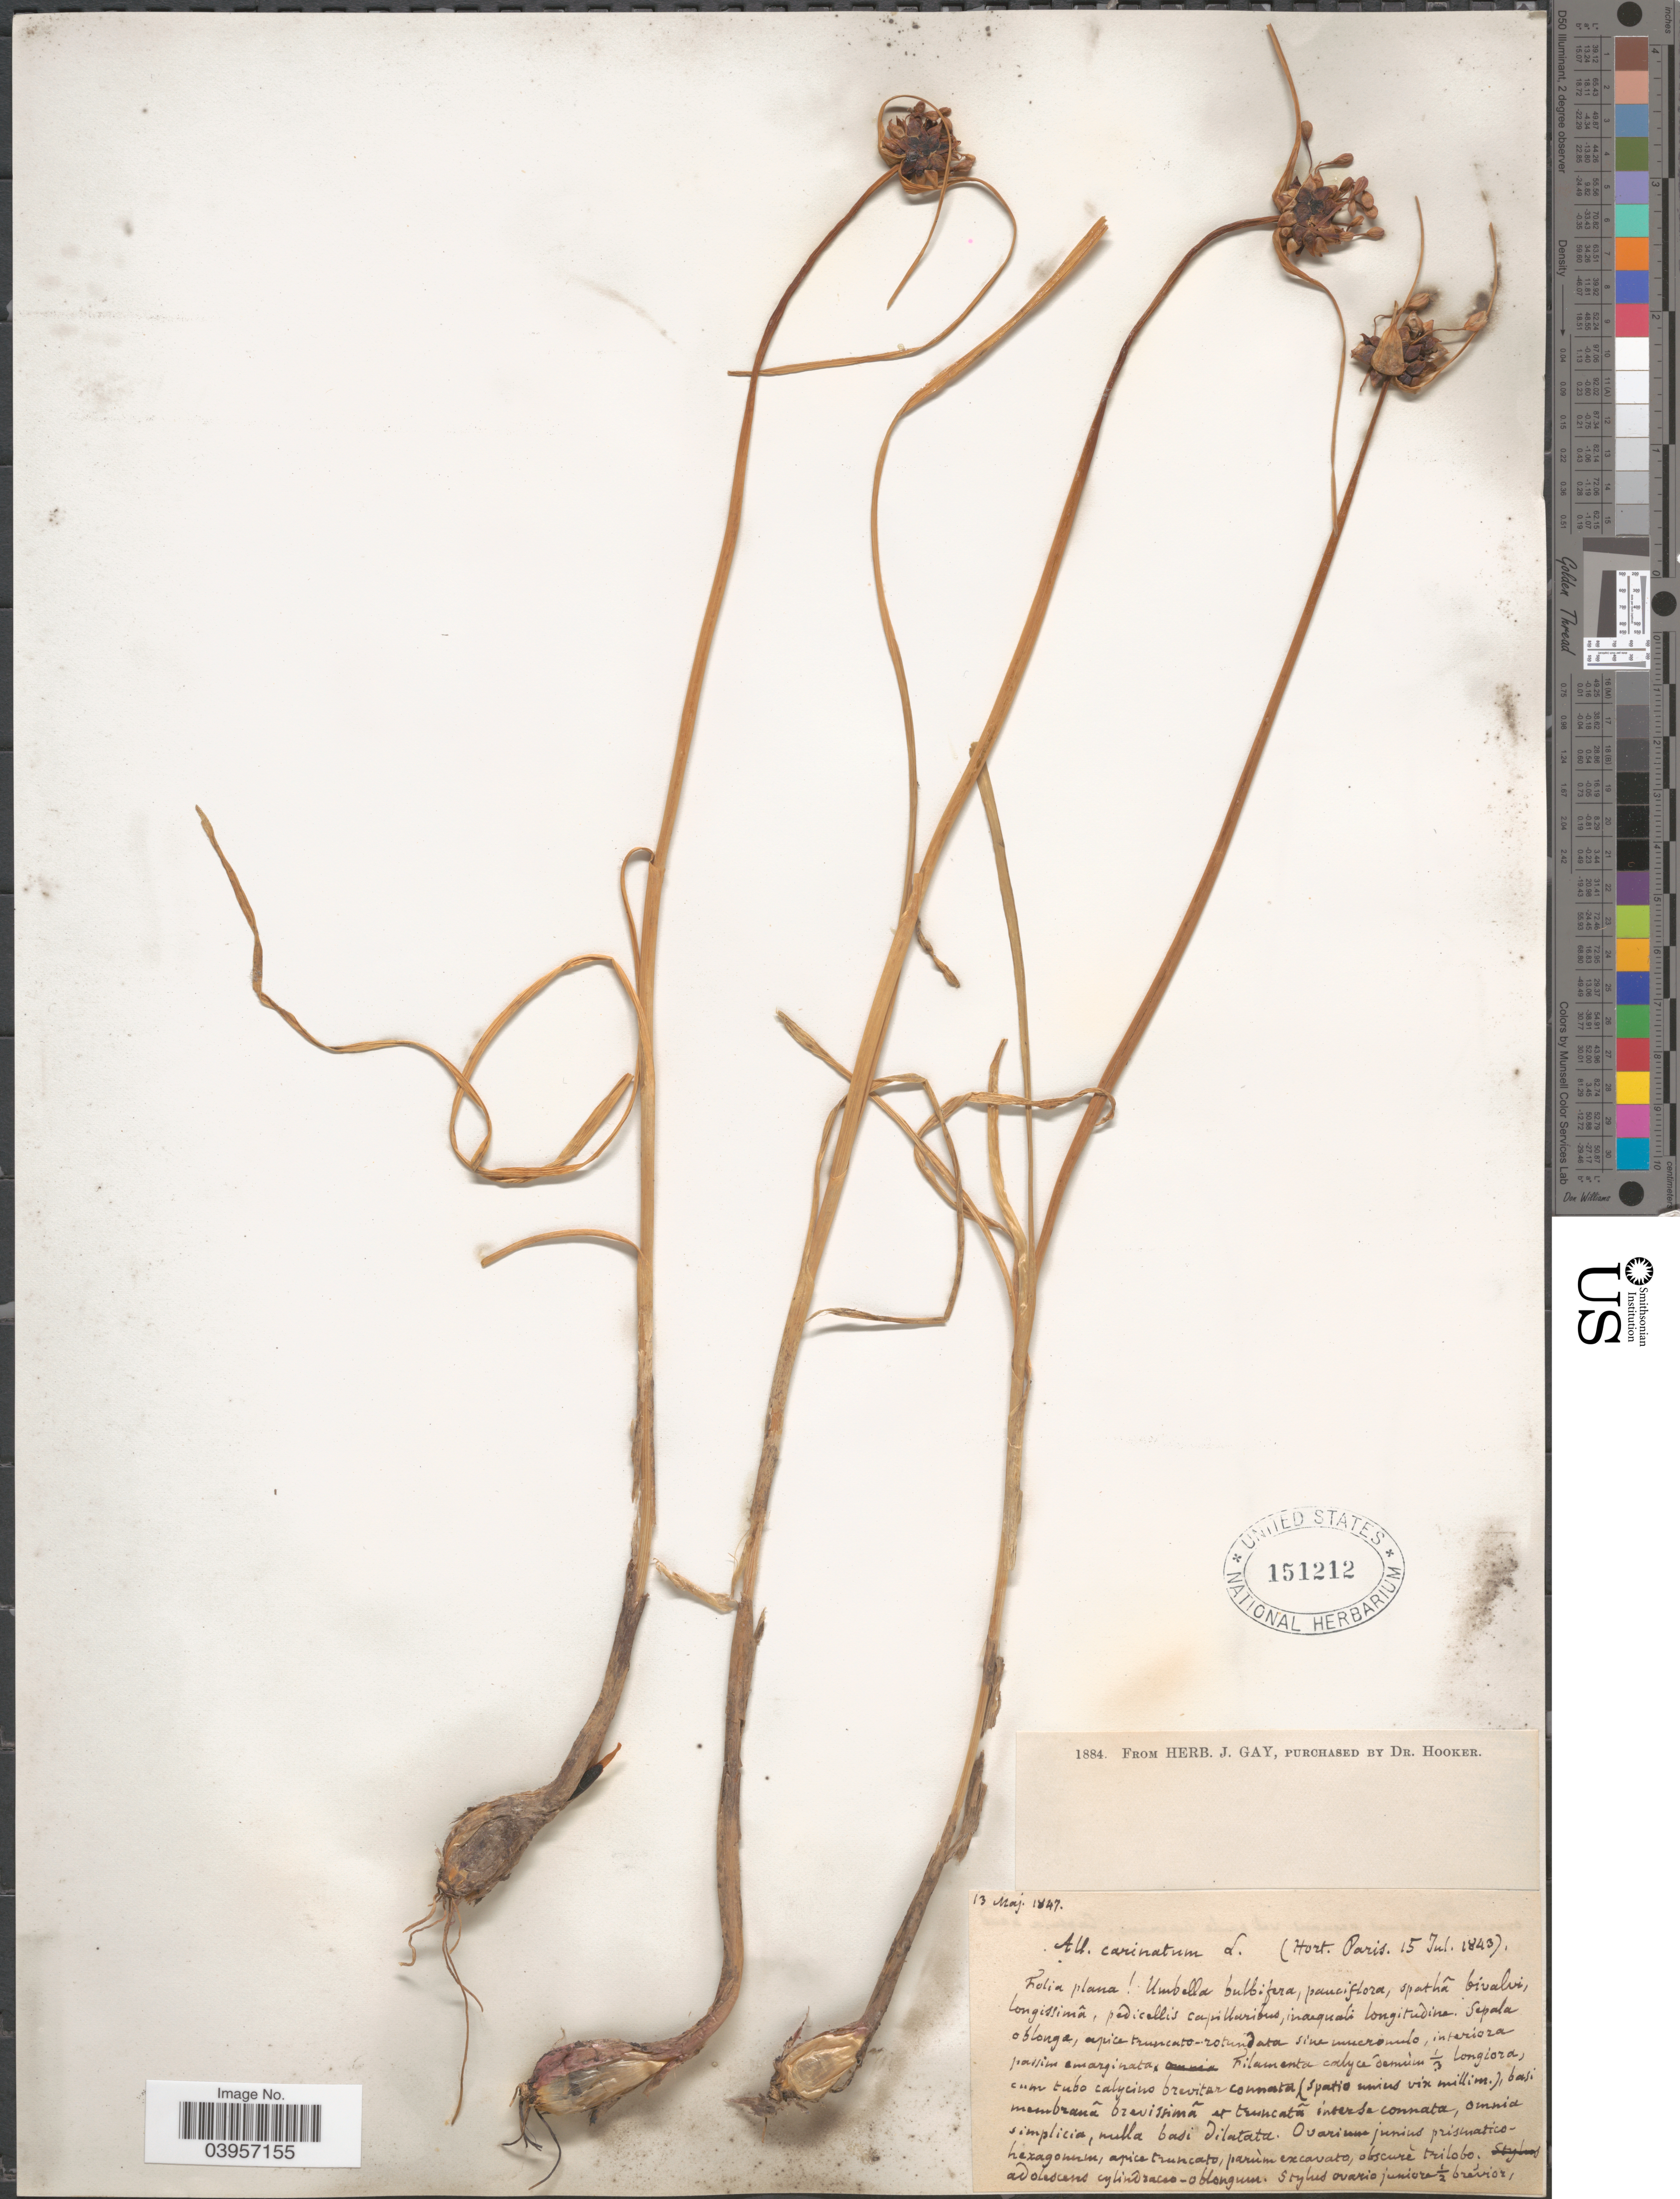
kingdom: Plantae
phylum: Tracheophyta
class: Liliopsida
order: Asparagales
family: Amaryllidaceae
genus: Allium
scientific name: Allium carinatum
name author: L.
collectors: ex herb. J. Gay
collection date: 1847-05-13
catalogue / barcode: US 151212